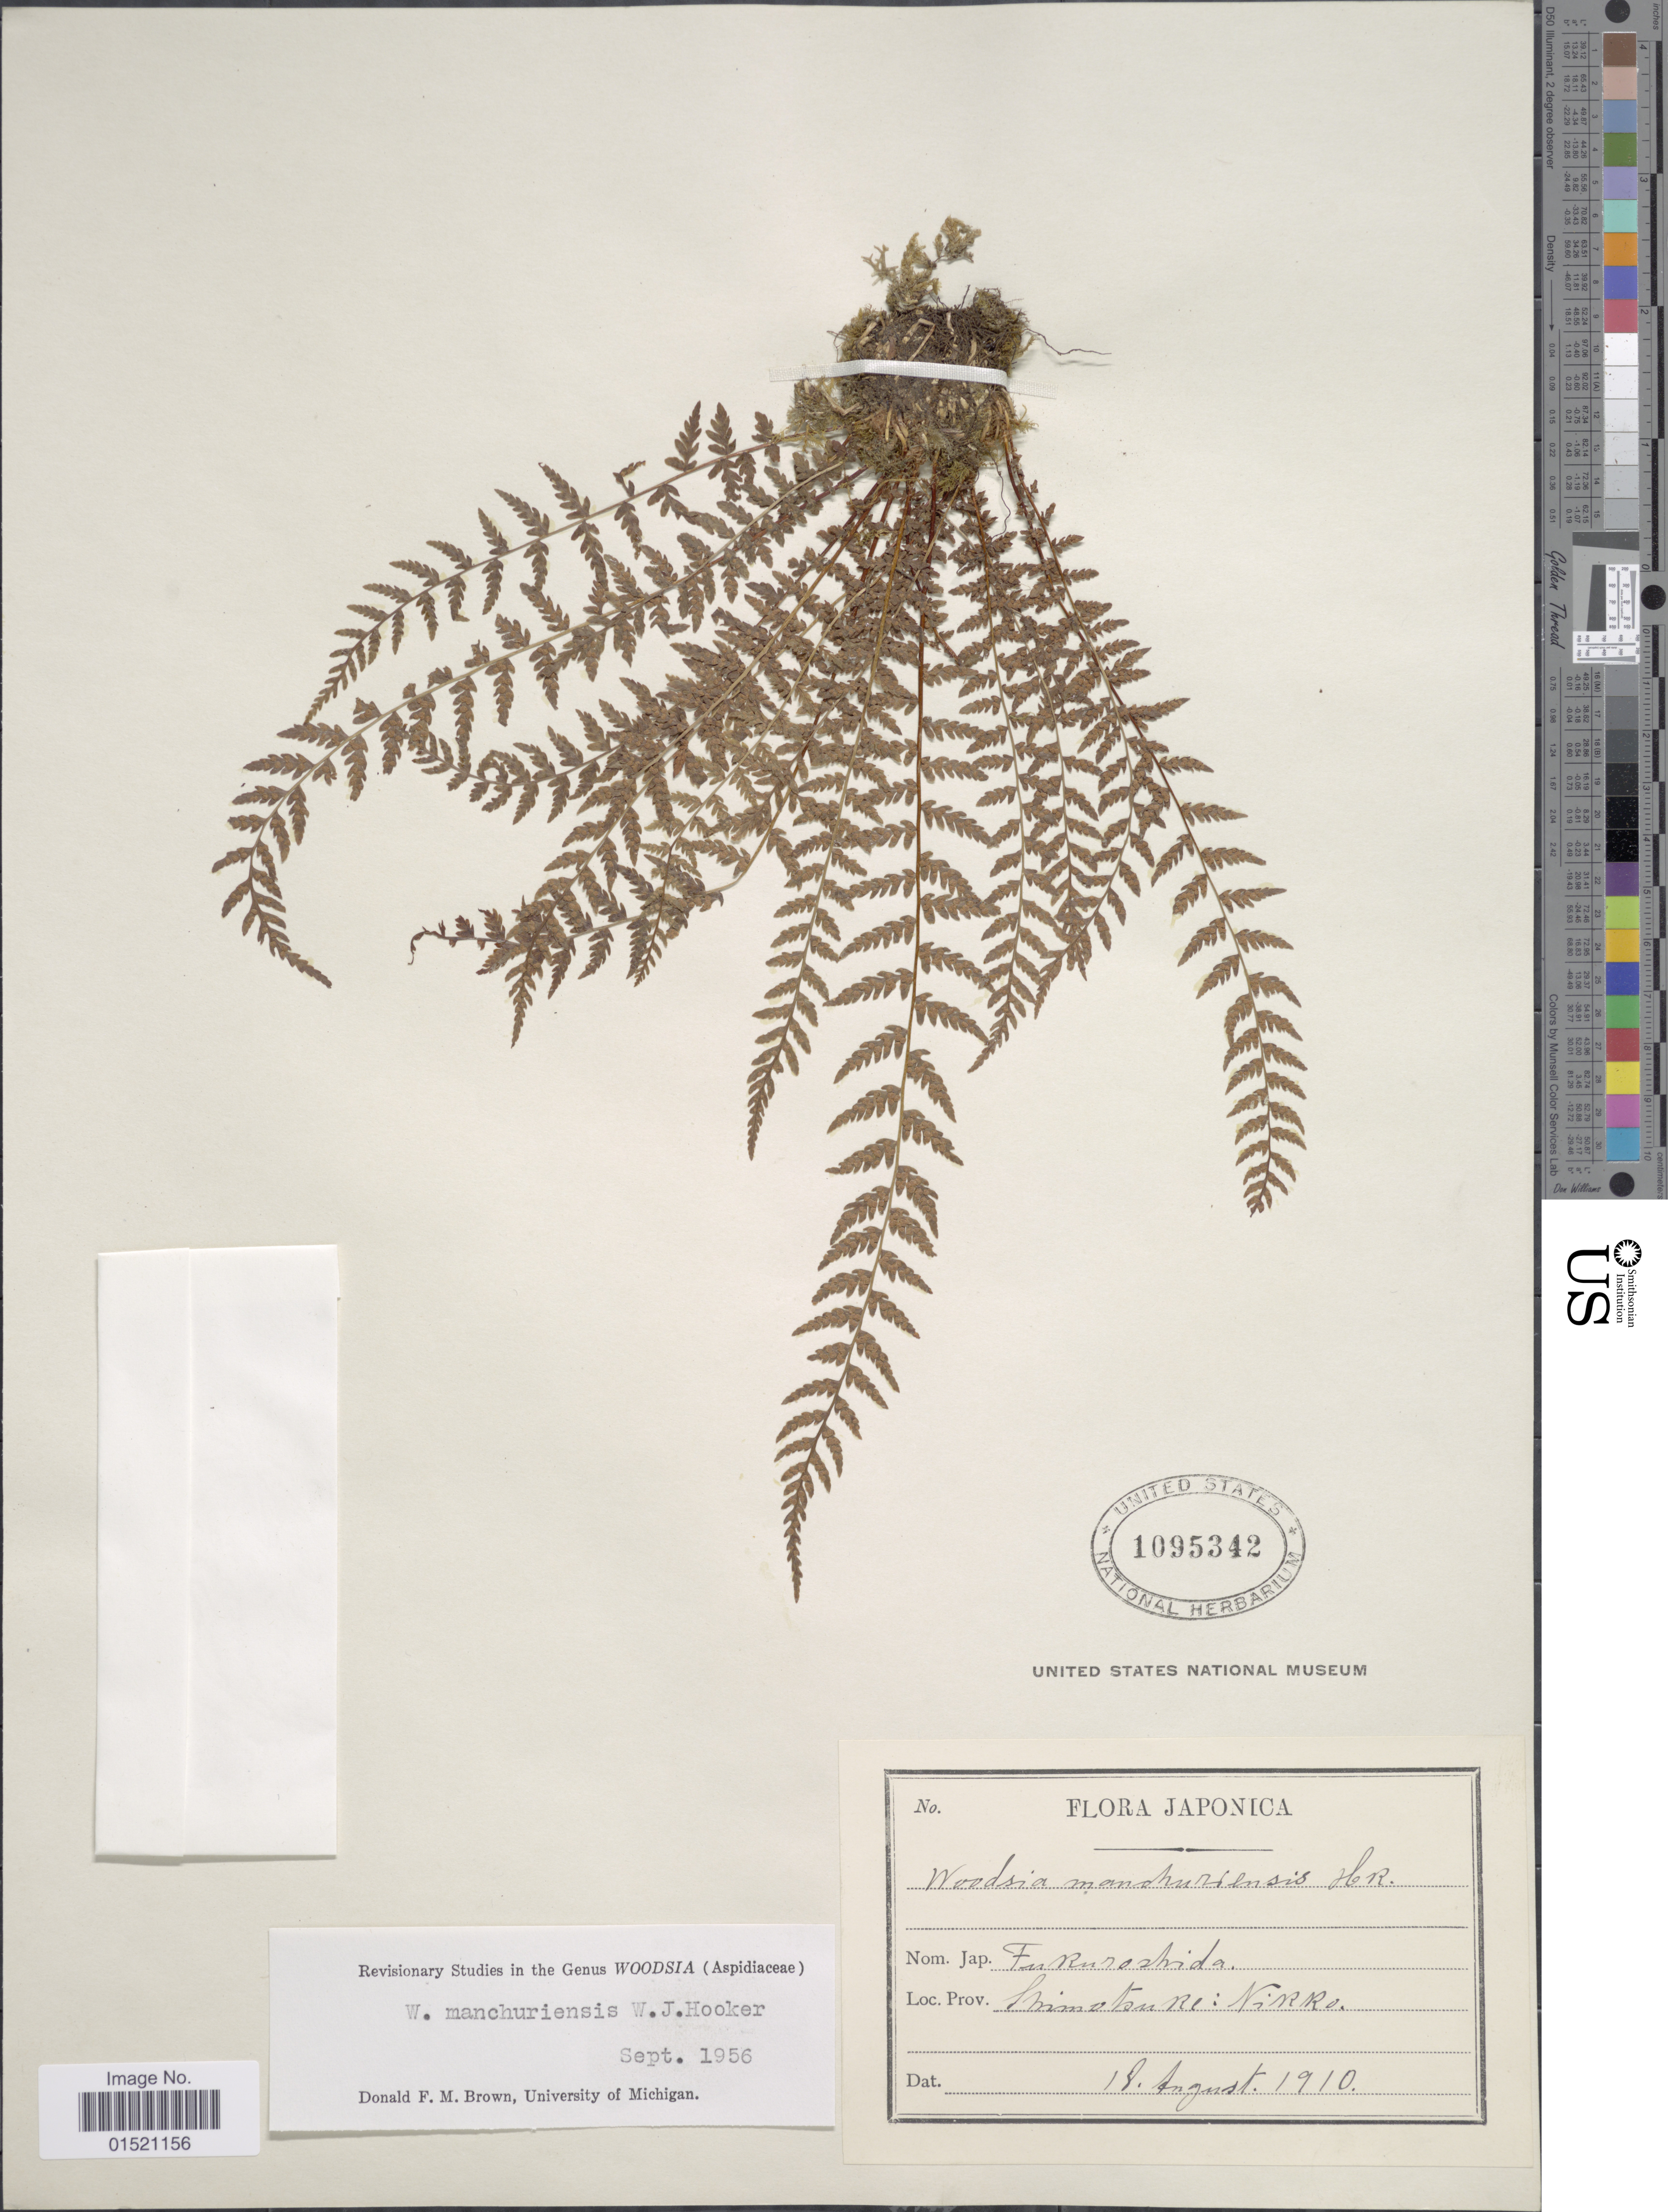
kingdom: Plantae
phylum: Tracheophyta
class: Polypodiopsida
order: Polypodiales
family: Woodsiaceae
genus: Woodsia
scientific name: Woodsia manchuriensis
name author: Hook.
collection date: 1910-08-18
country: Japan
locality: Shimotsuke: Nikko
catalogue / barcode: US 1095342